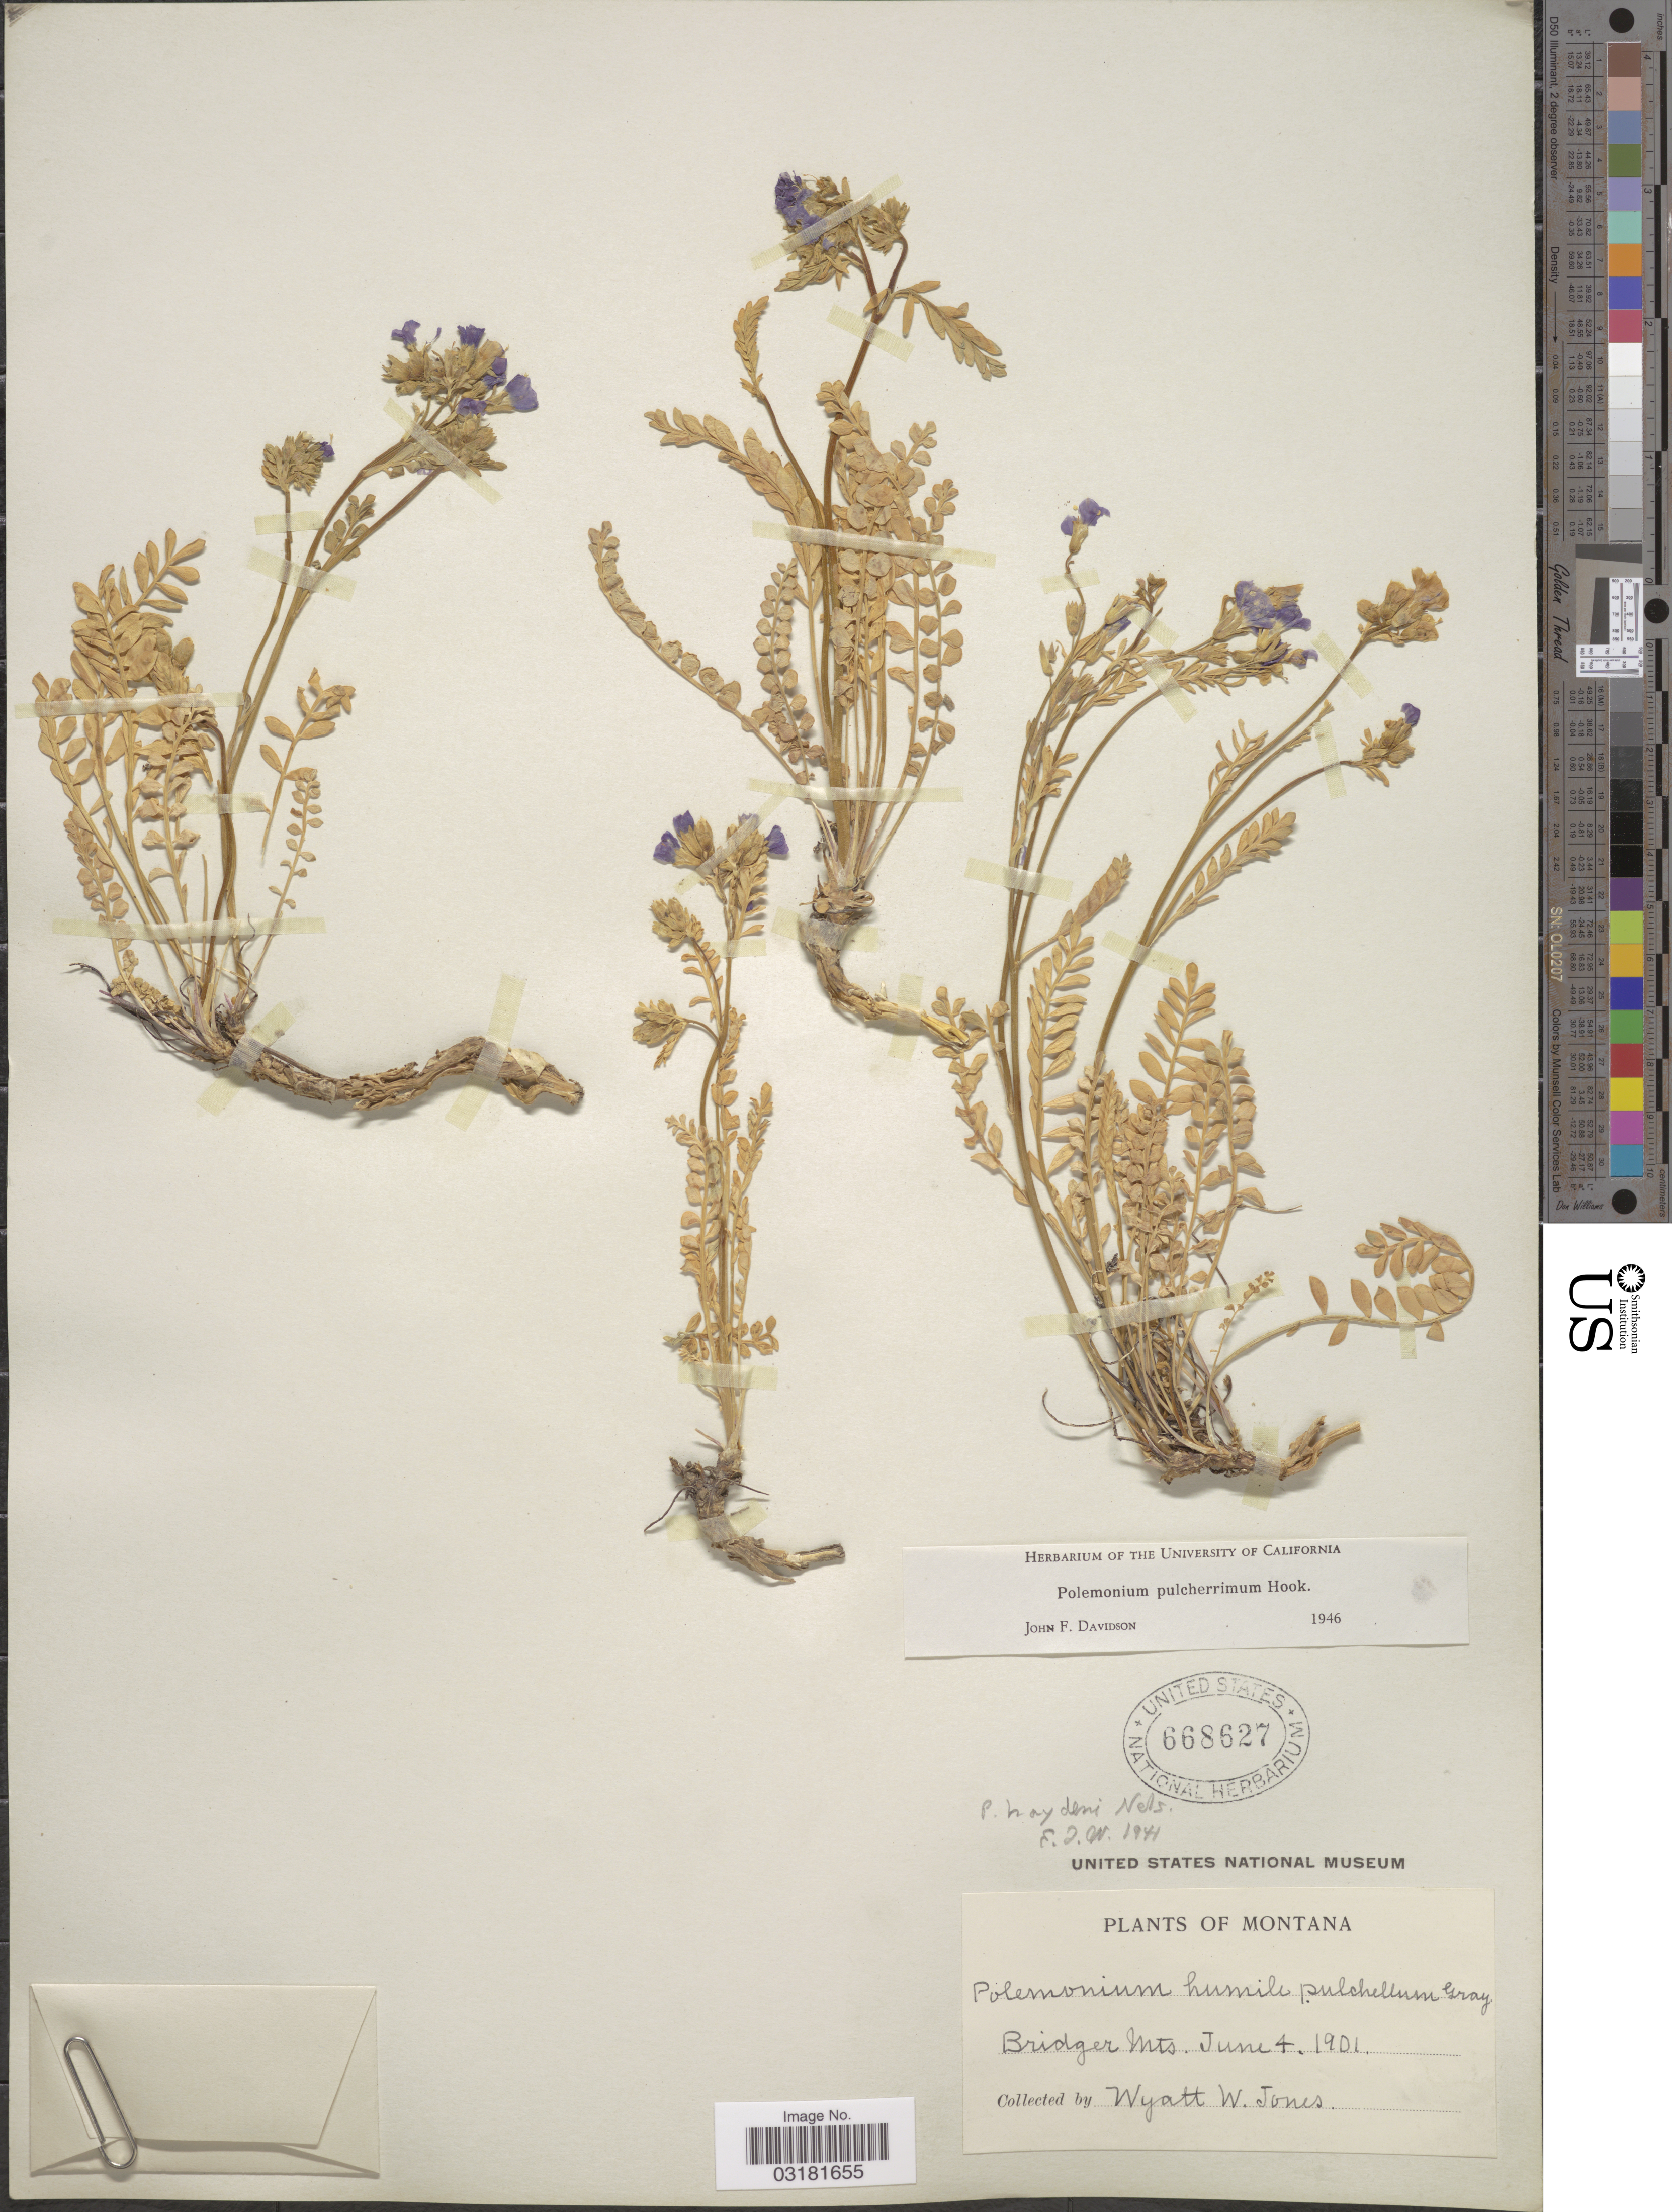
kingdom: Plantae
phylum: Tracheophyta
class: Magnoliopsida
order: Ericales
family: Polemoniaceae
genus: Polemonium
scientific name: Polemonium pulcherrimum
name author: Hook.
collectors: W. W. Jones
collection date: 1901-06-04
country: United States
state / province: Montana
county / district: Gallatin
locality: Bridger Mts.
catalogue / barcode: US 668627